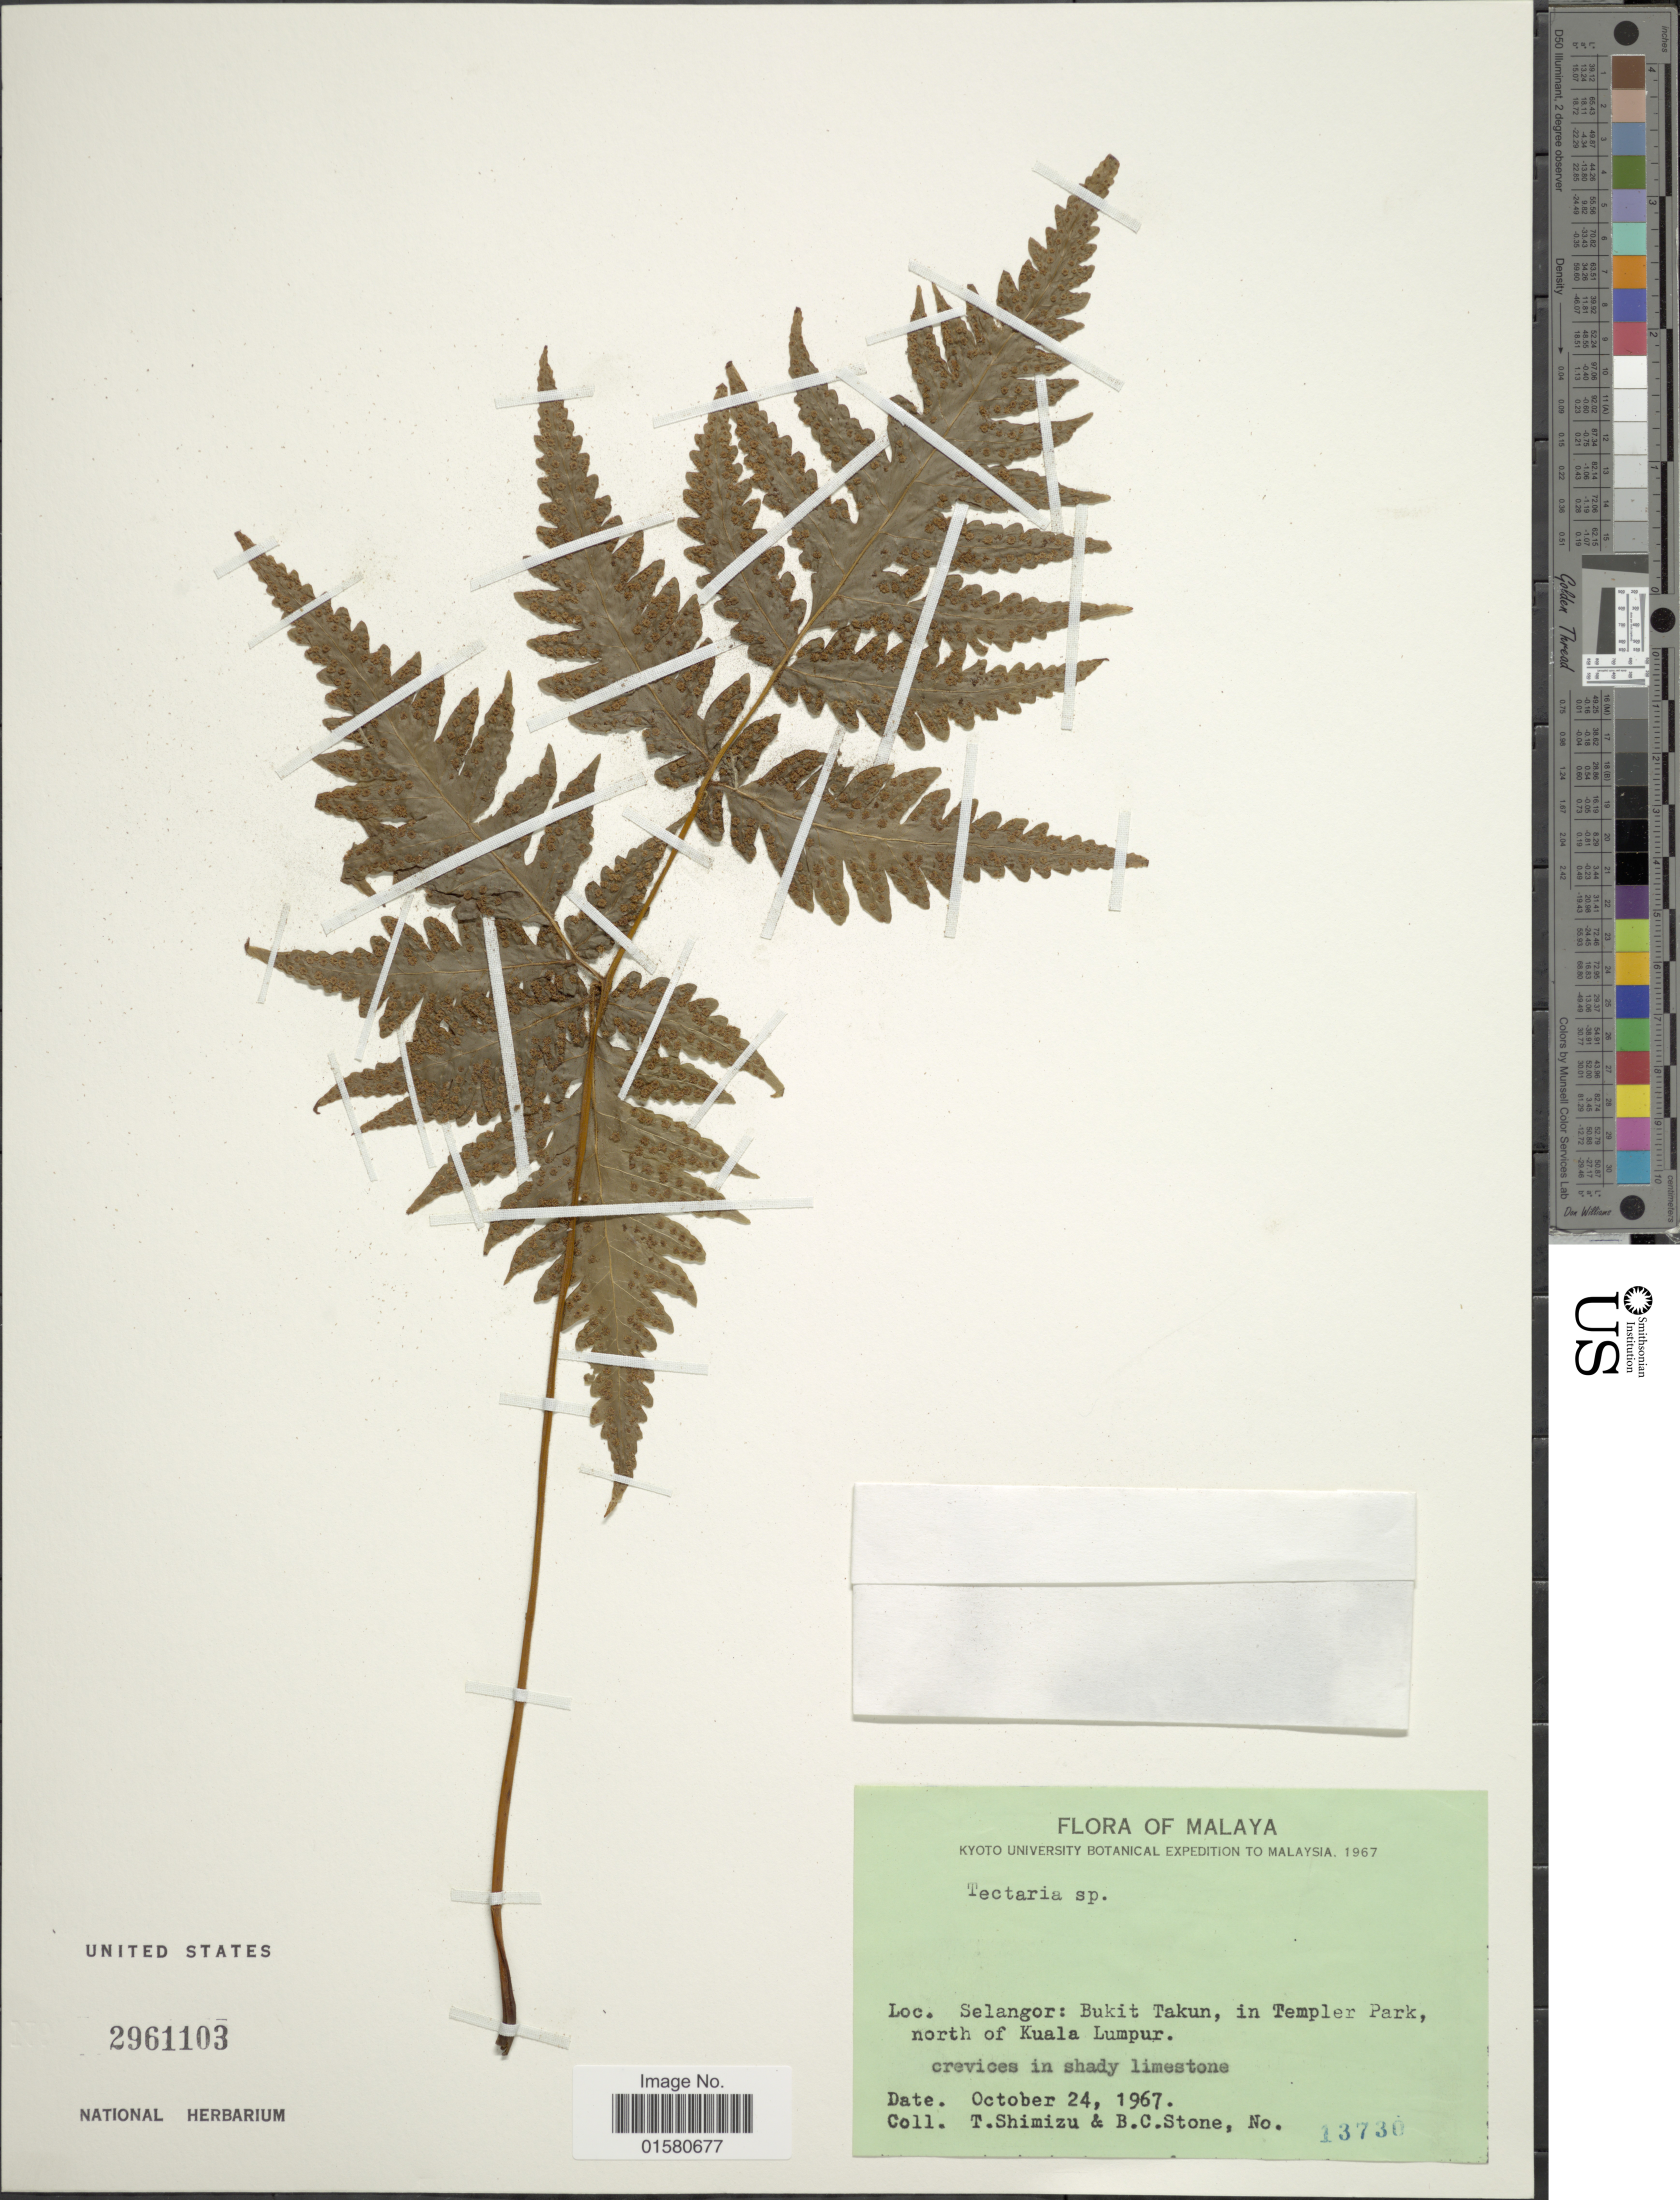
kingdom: Plantae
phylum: Tracheophyta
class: Polypodiopsida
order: Polypodiales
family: Tectariaceae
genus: Tectaria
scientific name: Tectaria sp.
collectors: T. Shimizu & B. C. Stone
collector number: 13730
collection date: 1967-10-24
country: Malaysia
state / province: Selangor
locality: Bukit Takun, in Templer Park, north of Kuala Lumpur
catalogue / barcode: US 2961103